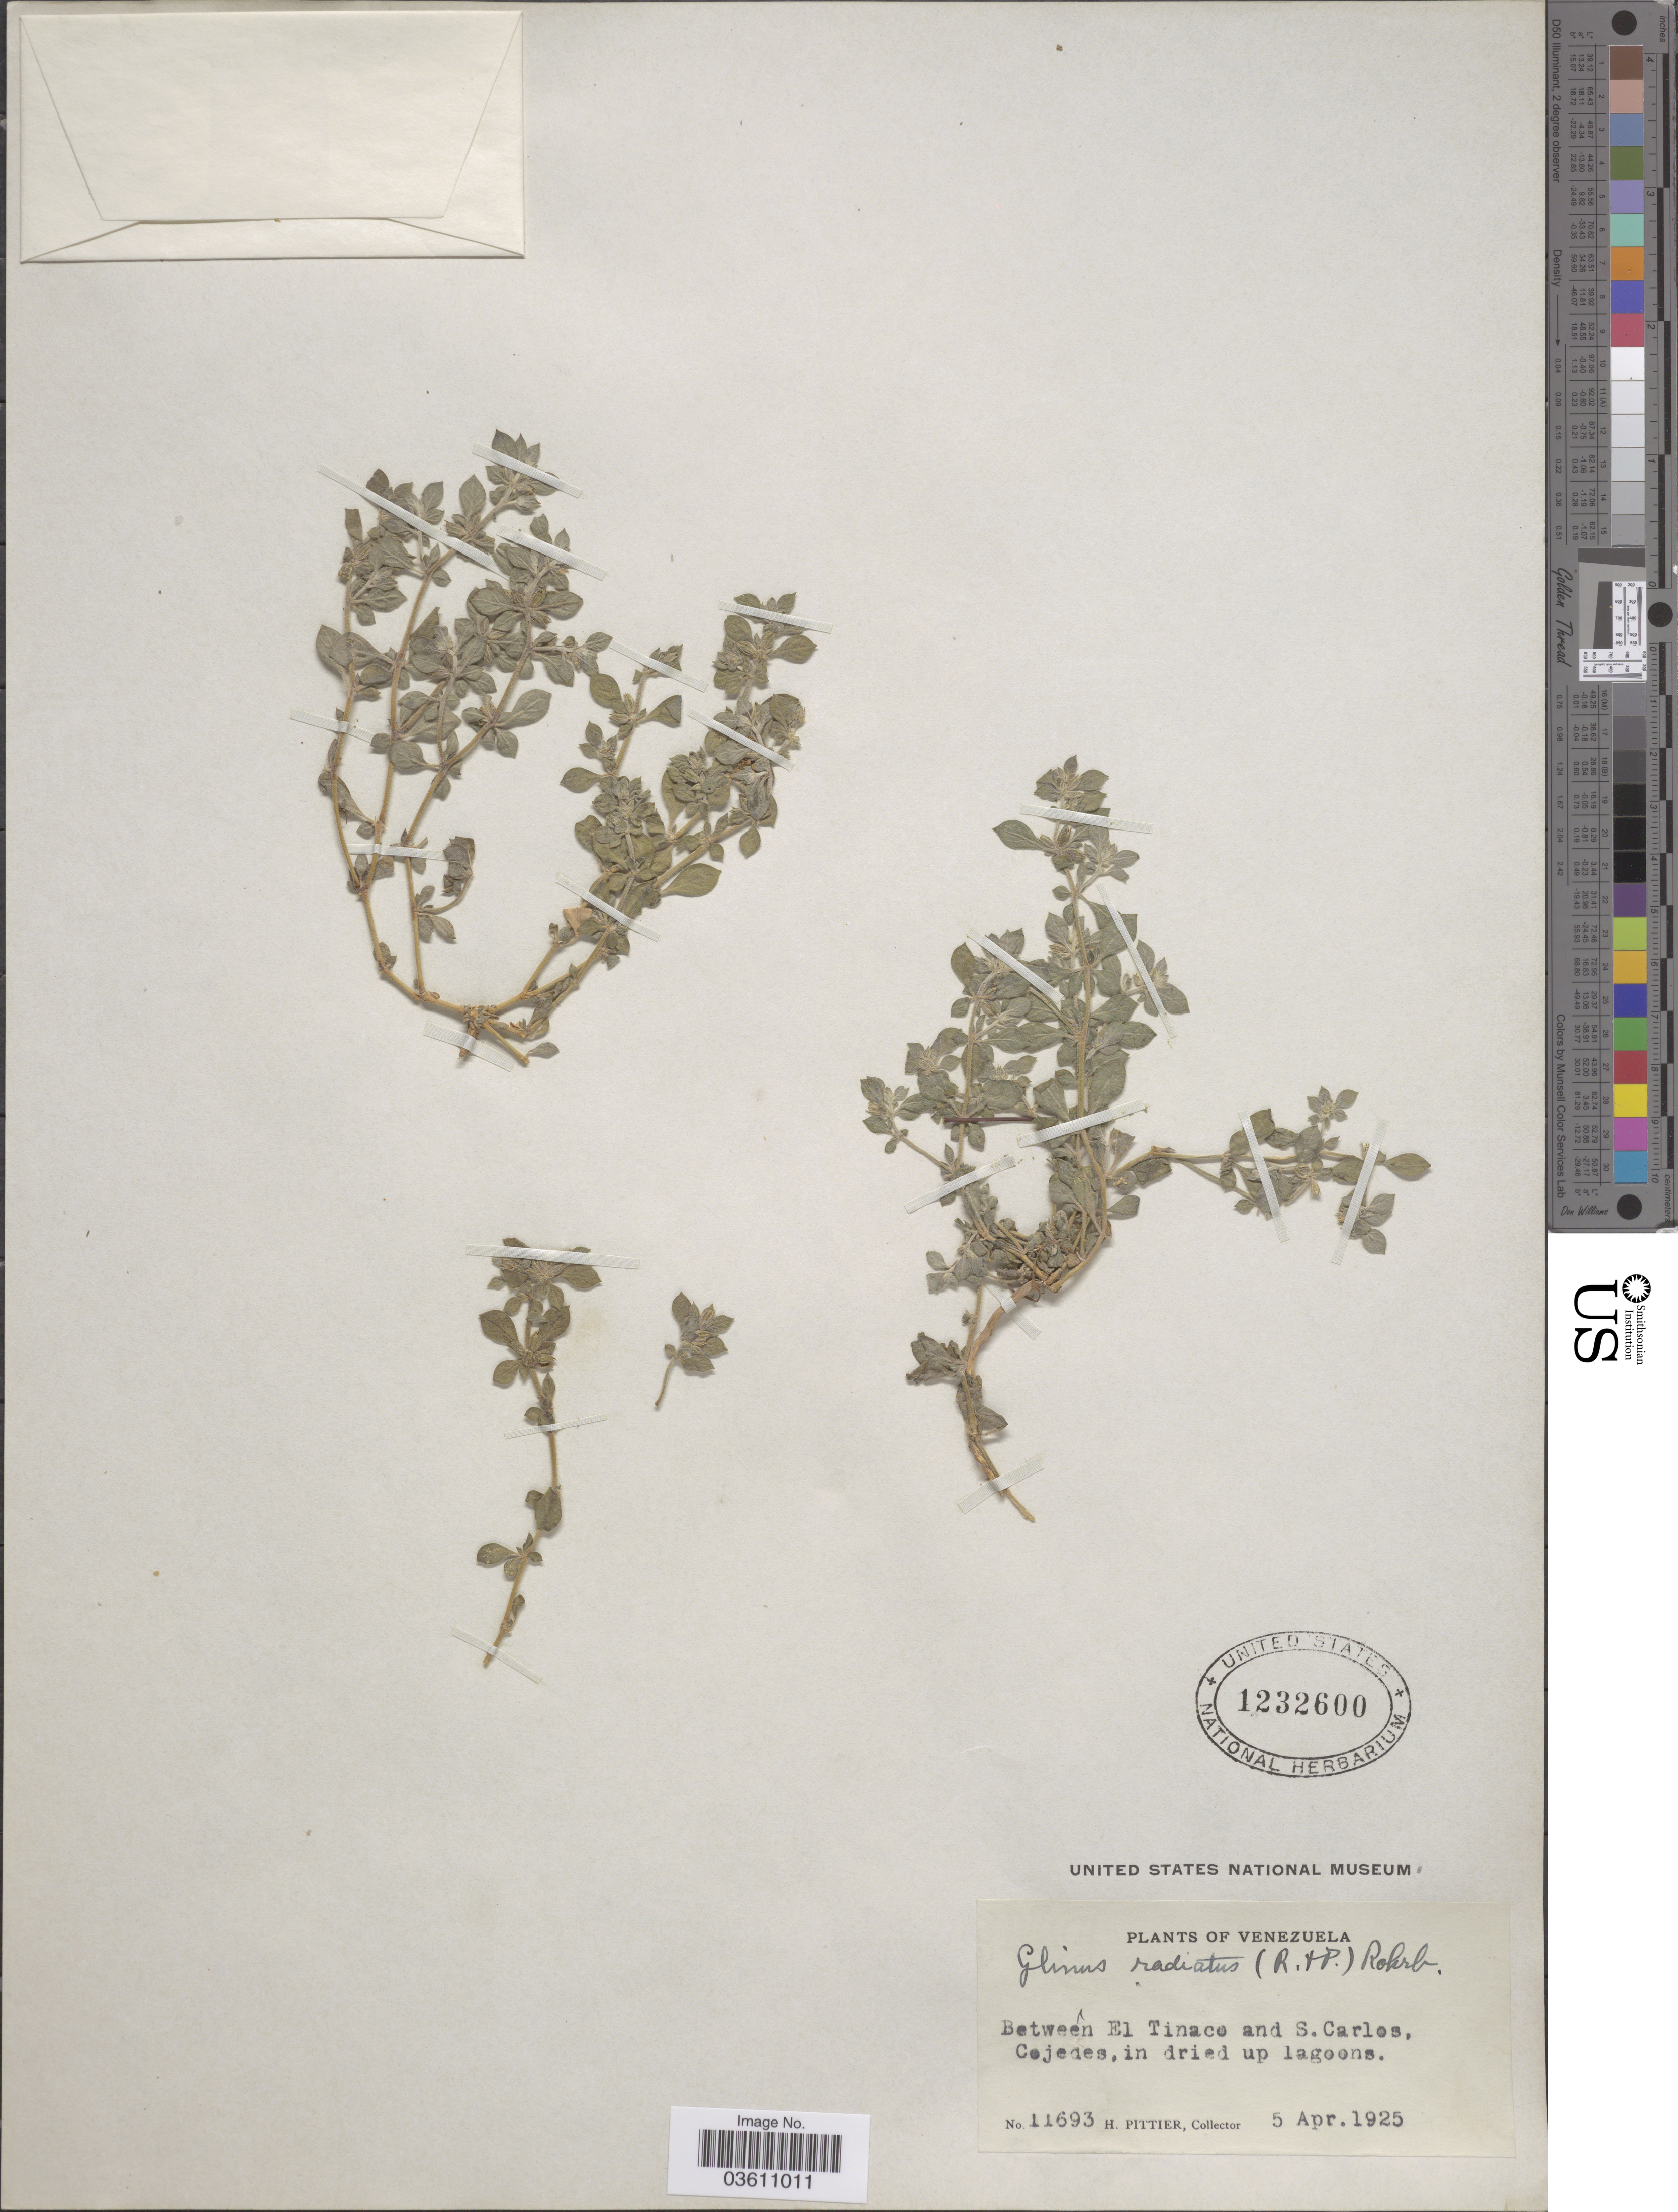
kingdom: Plantae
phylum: Tracheophyta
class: Magnoliopsida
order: Caryophyllales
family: Molluginaceae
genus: Glinus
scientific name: Glinus radiatus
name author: (Ruiz & Pav.) Rohrb.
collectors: H. F. Pittier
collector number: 11693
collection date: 1925-04-05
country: Venezuela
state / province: Cojedes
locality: Between El Tinaco and S. Carlos.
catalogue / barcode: US 1232600